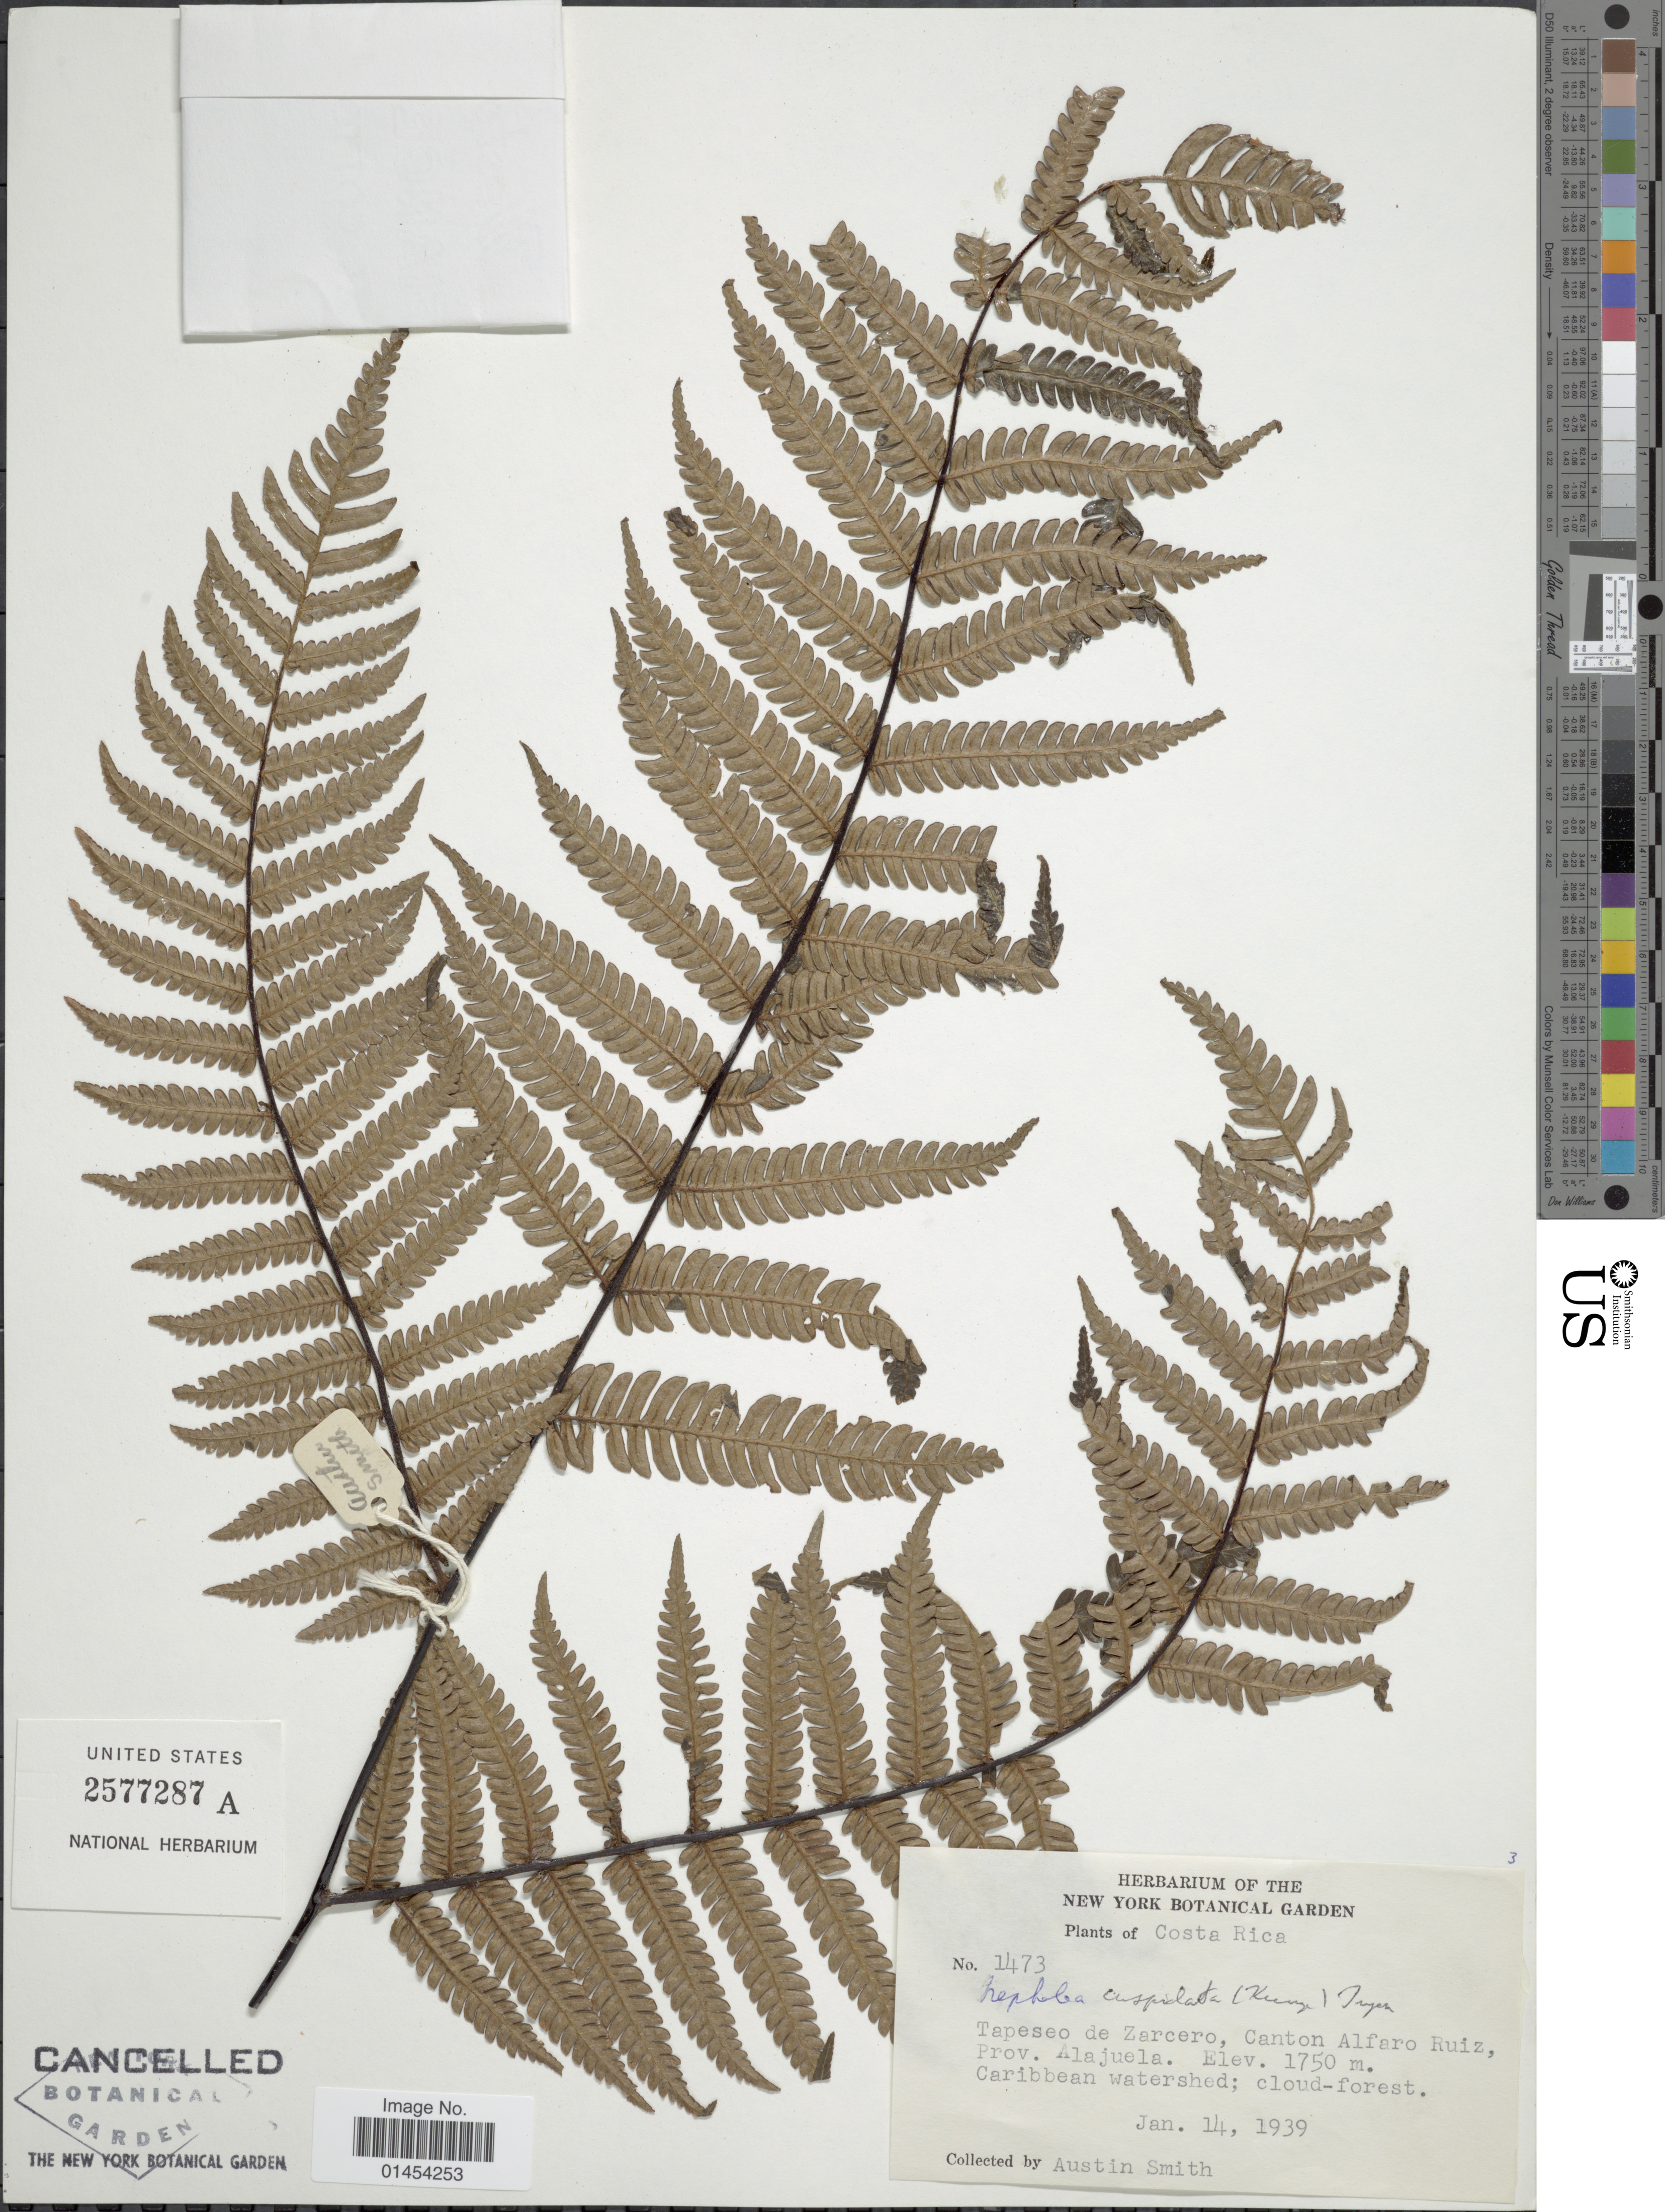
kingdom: Plantae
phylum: Tracheophyta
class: Polypodiopsida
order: Cyatheales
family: Cyatheaceae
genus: Alsophila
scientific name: Alsophila cuspidata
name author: (Kunze) D.S. Conant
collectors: Aust P. Smith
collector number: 1473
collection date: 1939-01-14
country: Costa Rica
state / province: Alajuela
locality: Tapeseo de Zarcero, Canton Alfaro Ruiz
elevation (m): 1750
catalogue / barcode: US 2577287A